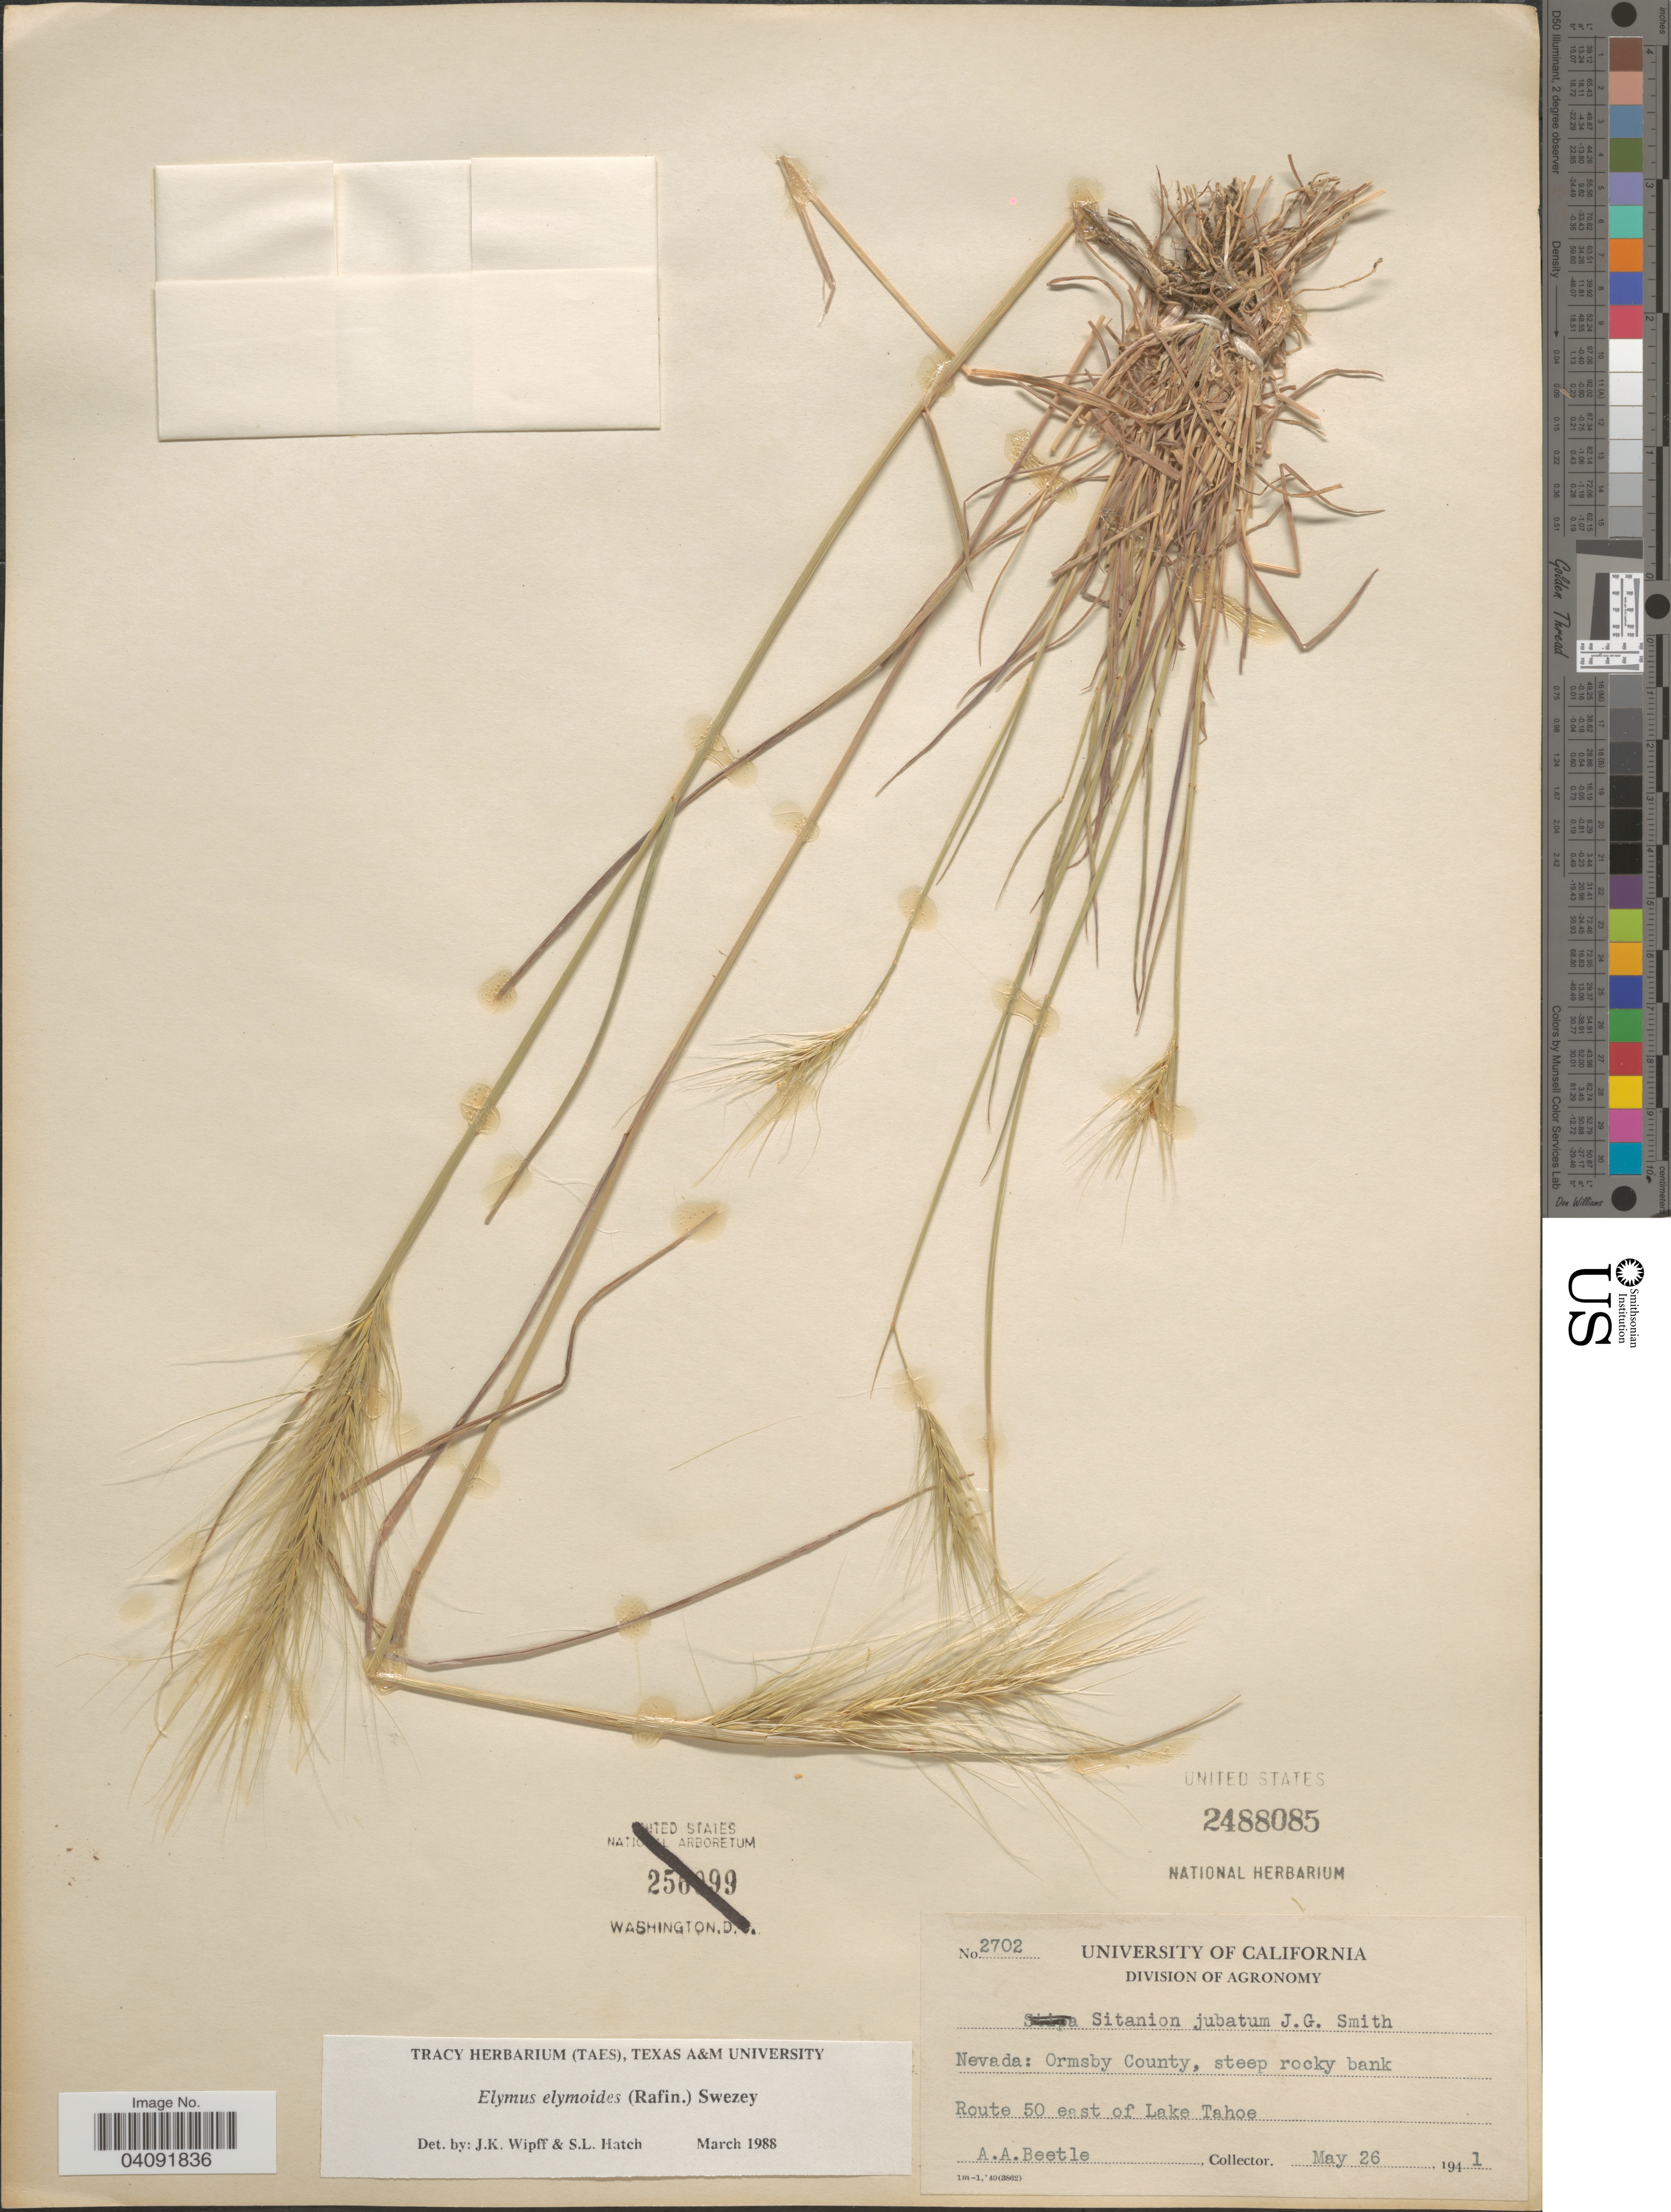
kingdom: Plantae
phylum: Tracheophyta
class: Liliopsida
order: Poales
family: Poaceae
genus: Elymus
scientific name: Elymus elymoides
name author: (Raf.) Swezey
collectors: A. A. Beetle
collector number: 2702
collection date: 1941-05-26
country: United States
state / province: Nevada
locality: Ormsby County, steep rocky bank Route 50 east of Lake Tahoe.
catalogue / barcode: US 2488085